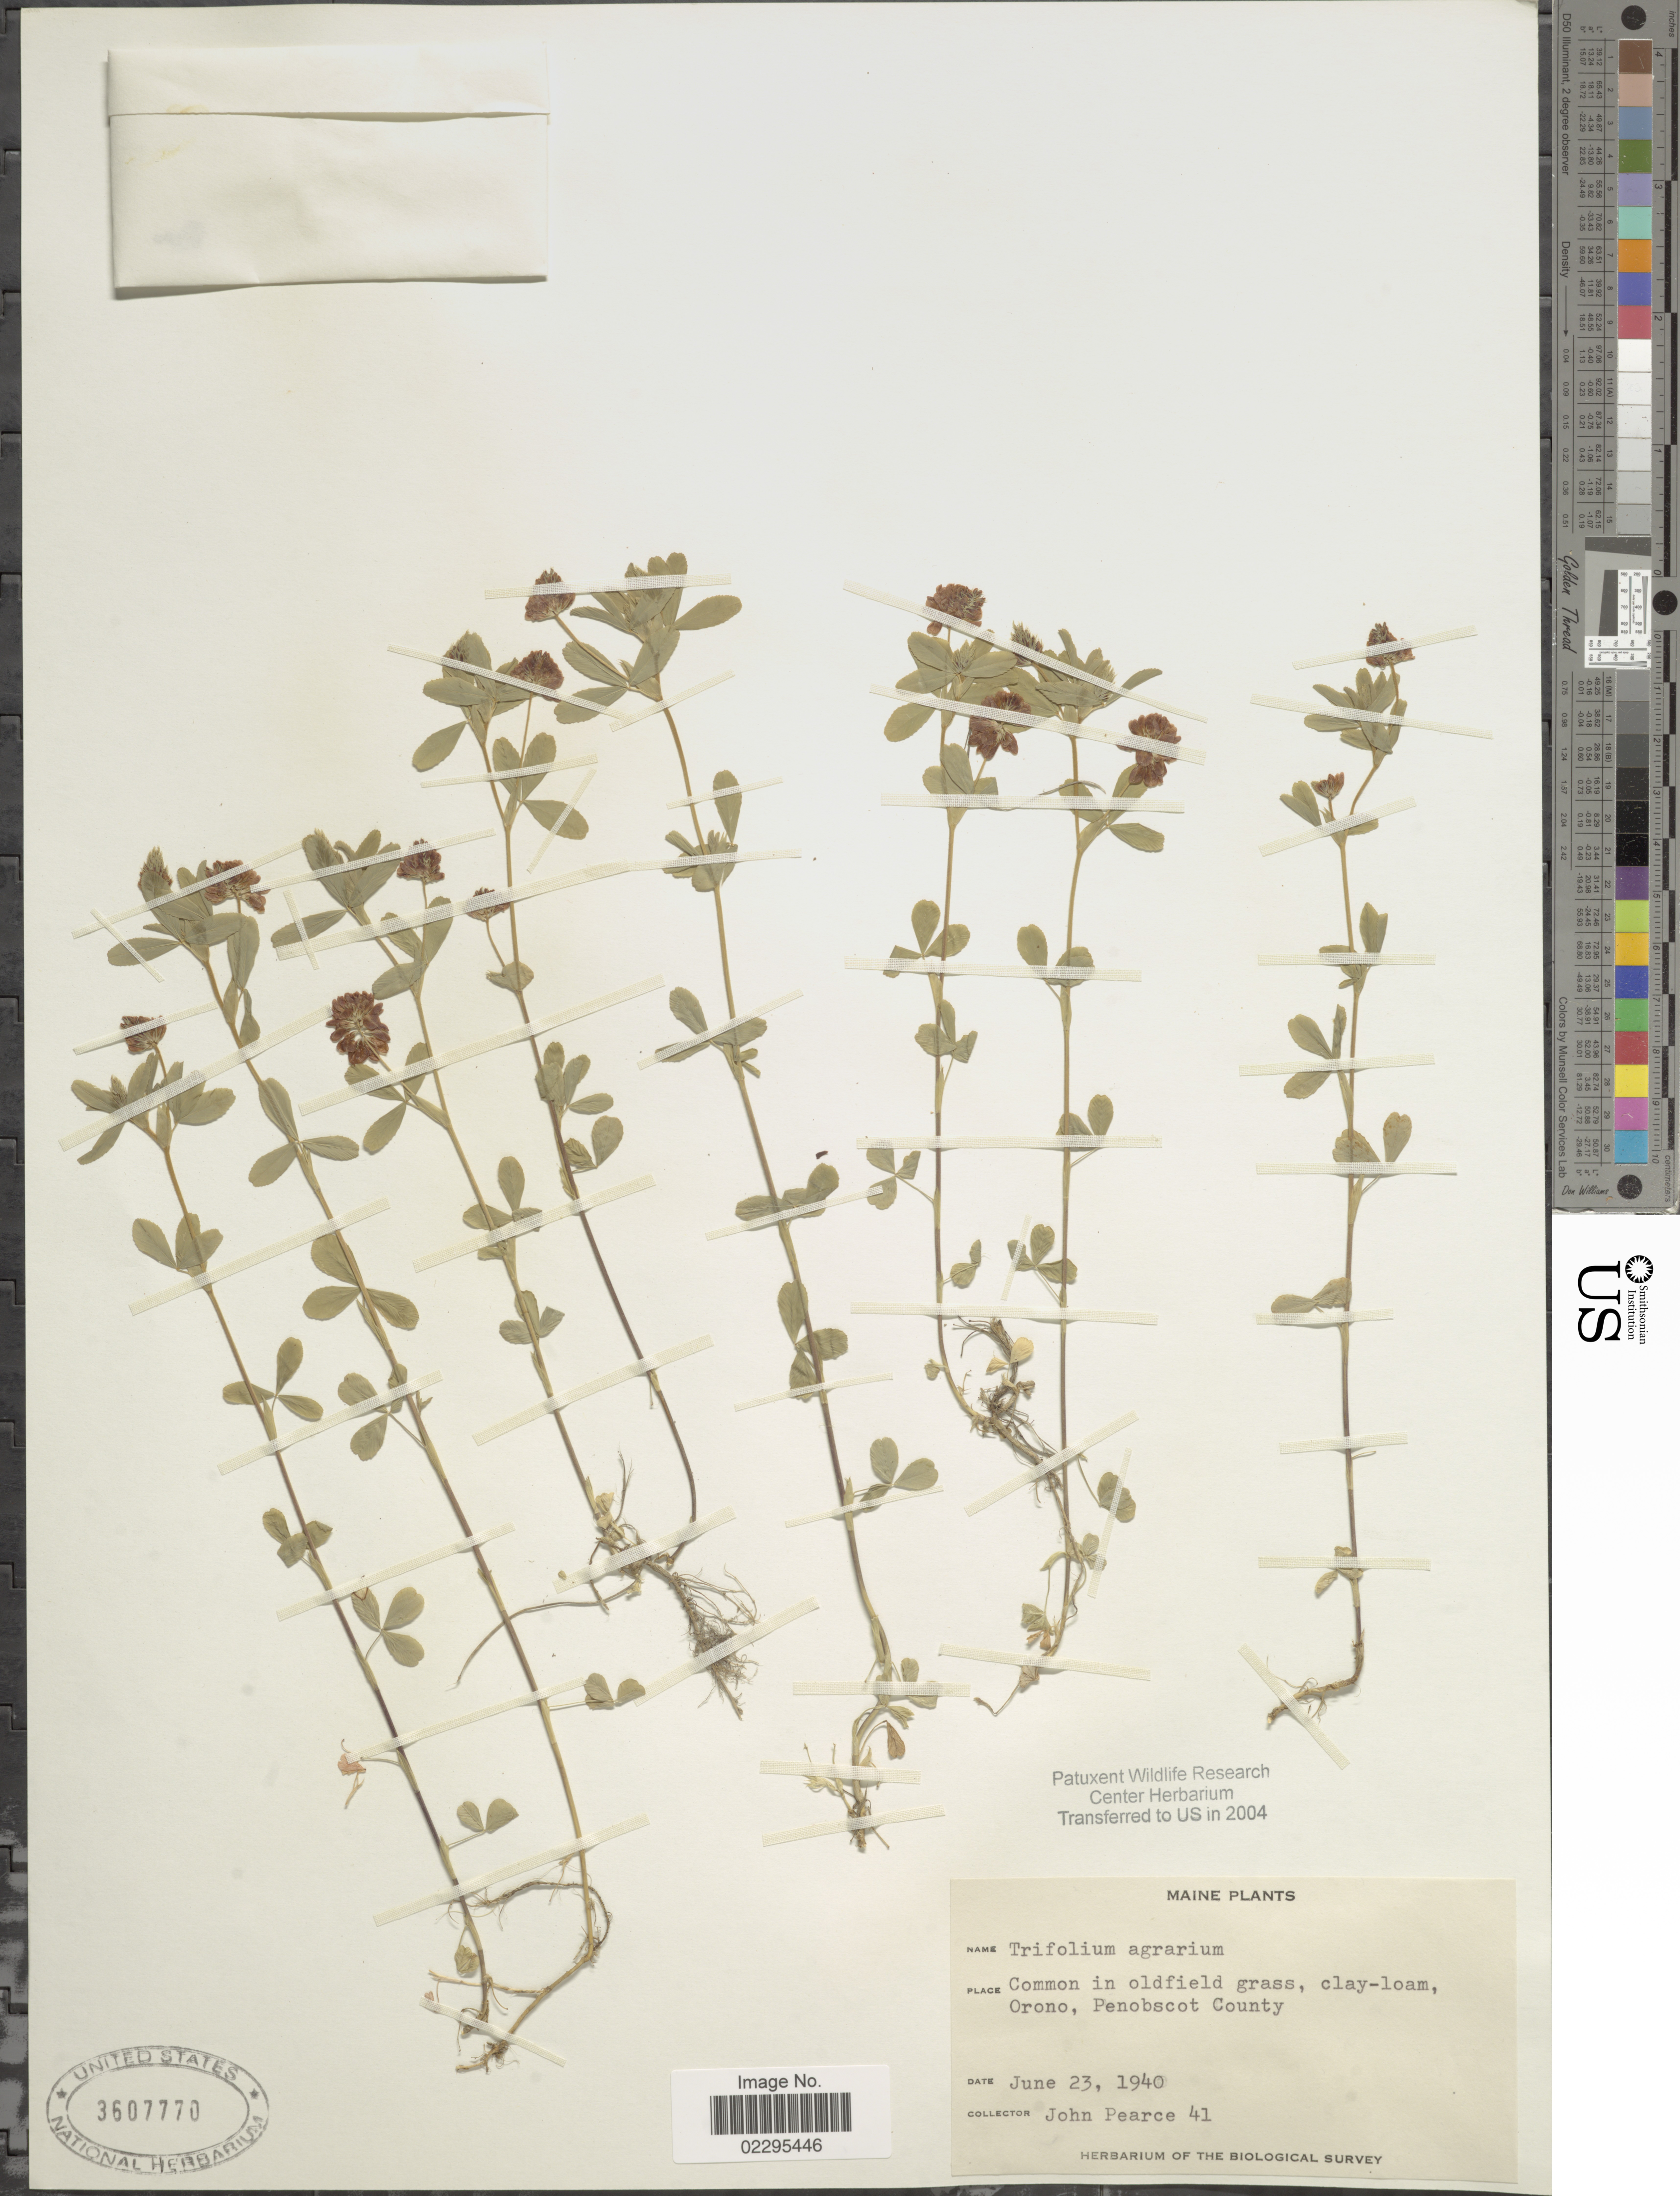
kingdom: Plantae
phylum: Tracheophyta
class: Magnoliopsida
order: Fabales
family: Fabaceae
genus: Trifolium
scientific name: Trifolium agrarium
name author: L.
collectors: J. Pearce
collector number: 41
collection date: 1940-06-23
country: United States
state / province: Maine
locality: Orono, Penobscot County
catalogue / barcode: US 3607770